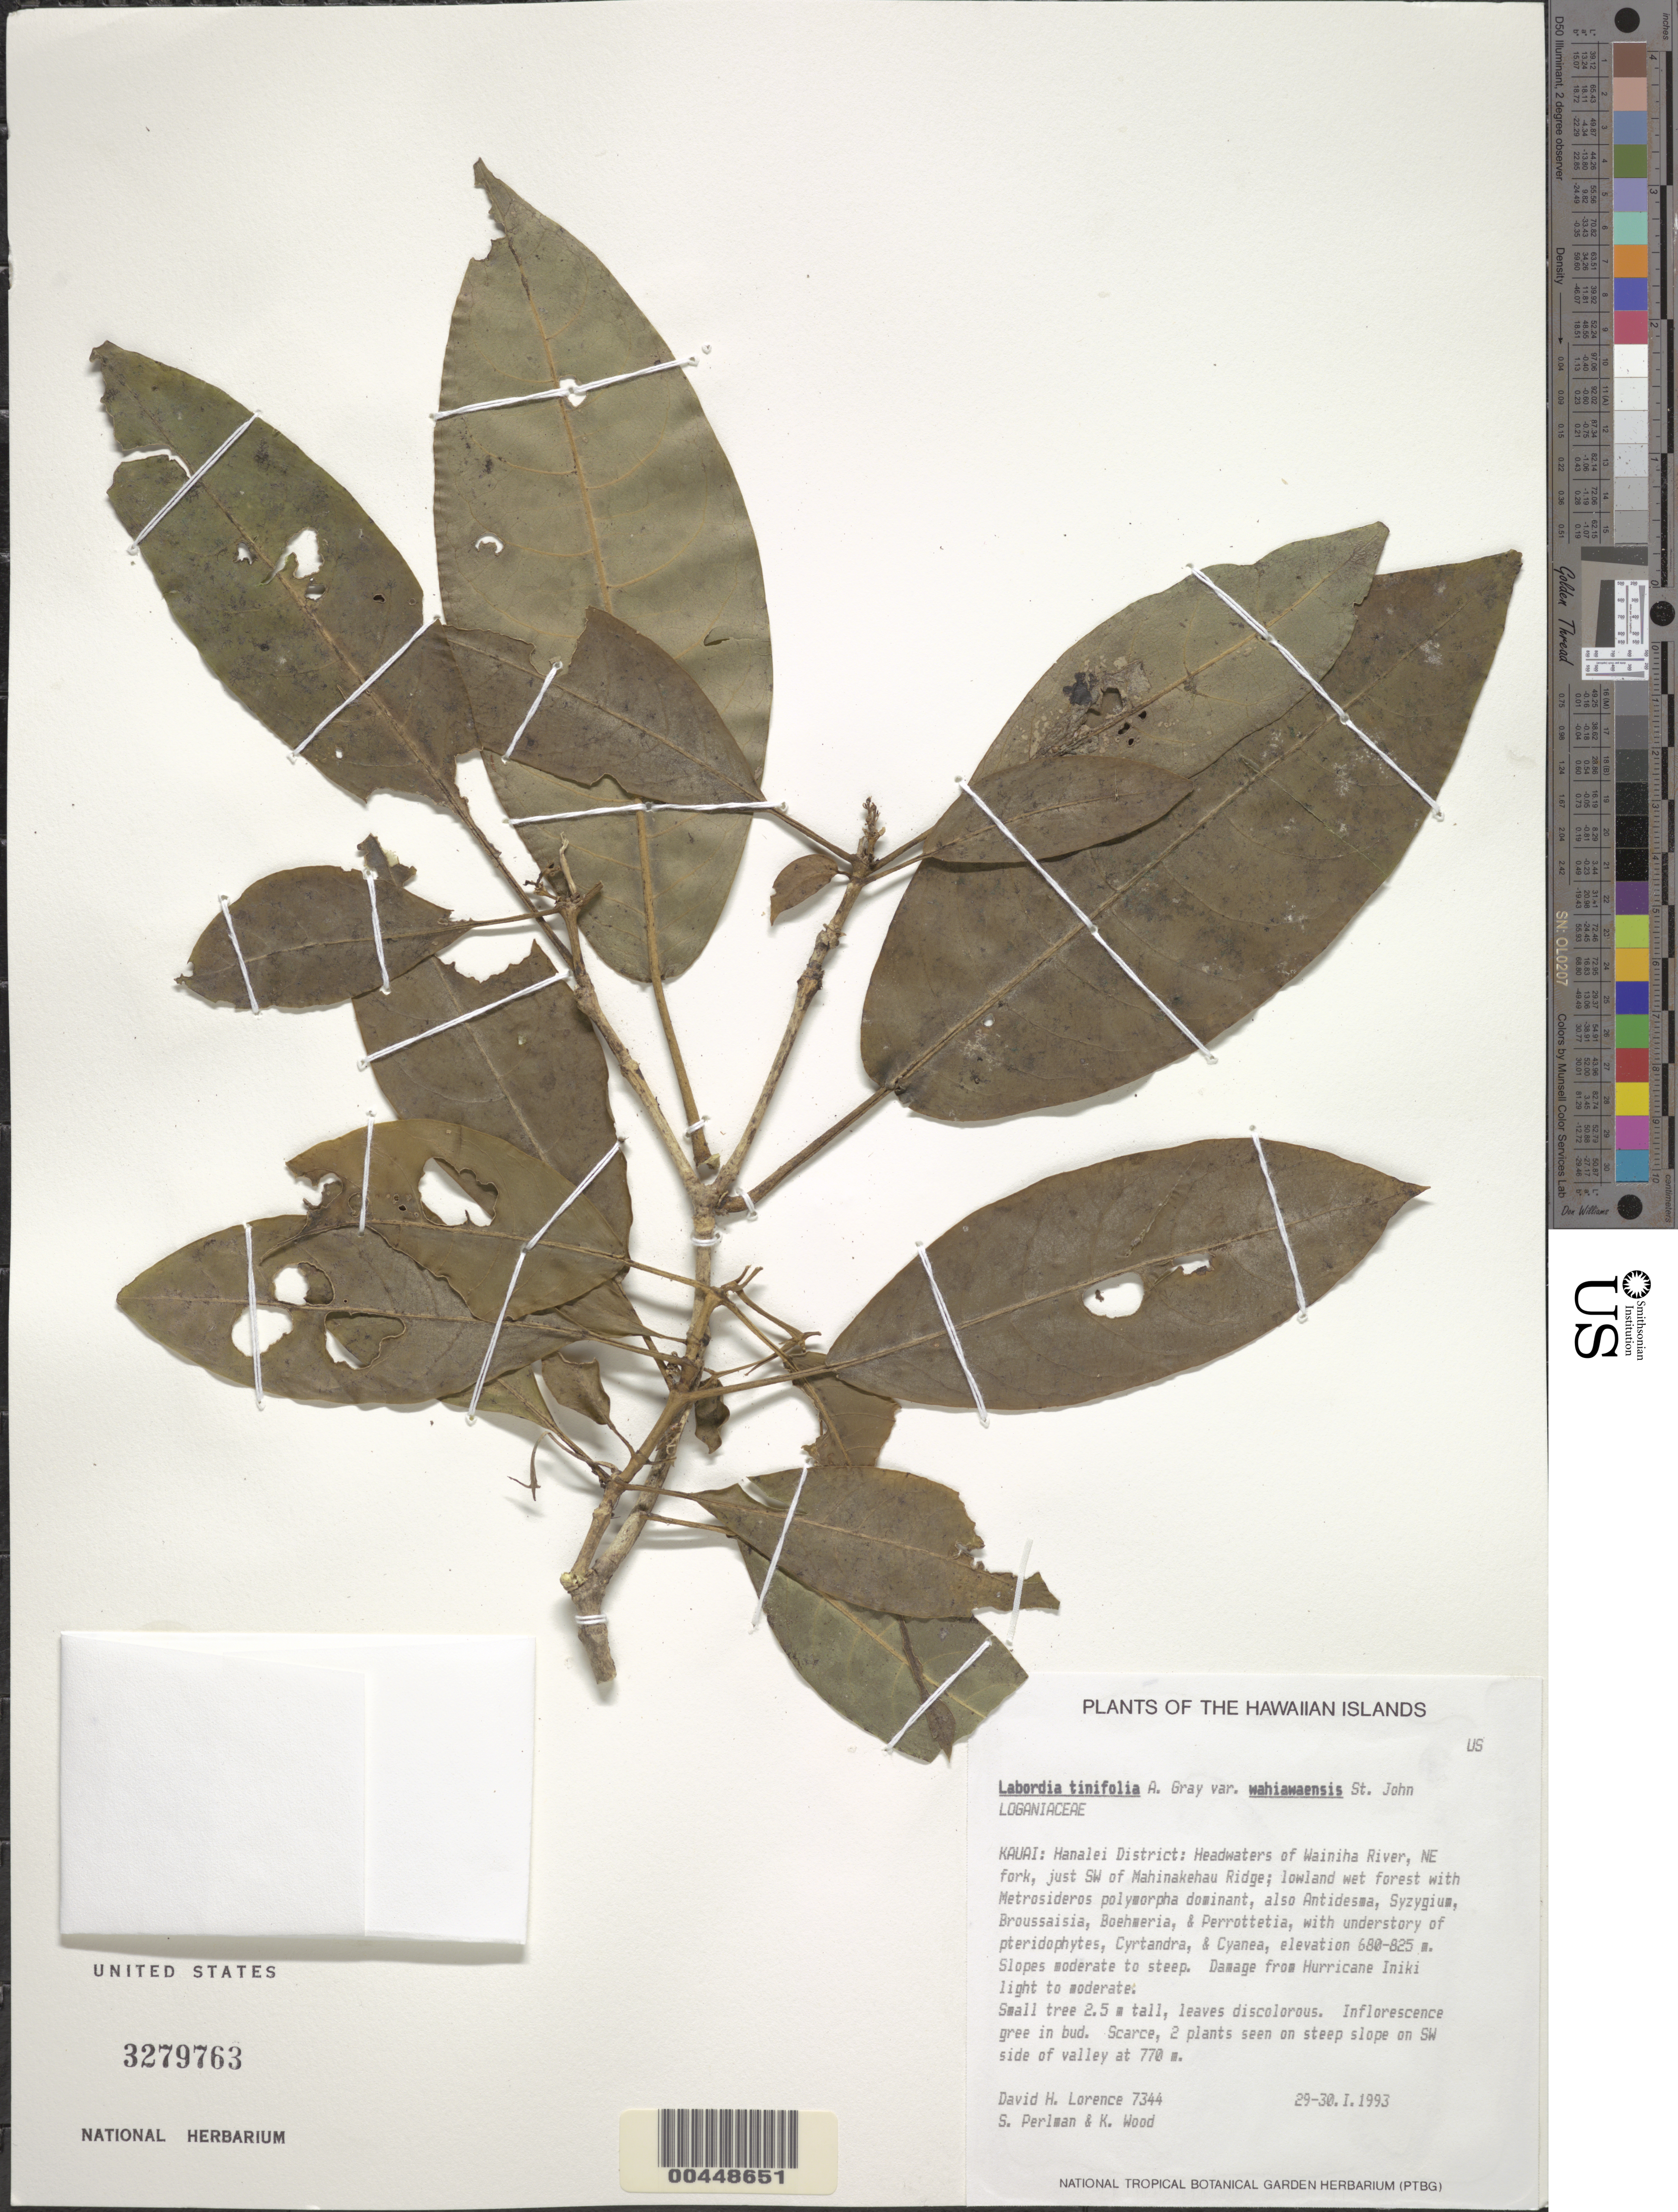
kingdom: Plantae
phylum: Tracheophyta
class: Magnoliopsida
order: Gentianales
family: Loganiaceae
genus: Geniostoma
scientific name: Geniostoma tinifolium var. wahiawaense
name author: (H. St. John) Byng & Christenh.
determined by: Wagner, W. L., (BOT), Smithsonian Institution - National Museum of Natural History (UNITED STATES)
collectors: D. Lorence, S. P. Perlman & K. Wood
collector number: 7344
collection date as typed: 29 Jan 1993 to 30 Jan 1993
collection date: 1993-01-29/1993-01-30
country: United States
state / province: Hawaii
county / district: Kauai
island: Kaua'i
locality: Hanalei Dist., hdwtrs of Wainiha River, NE fork, just SW of Mahinakehau Ridge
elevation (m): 680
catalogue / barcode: US 3279763